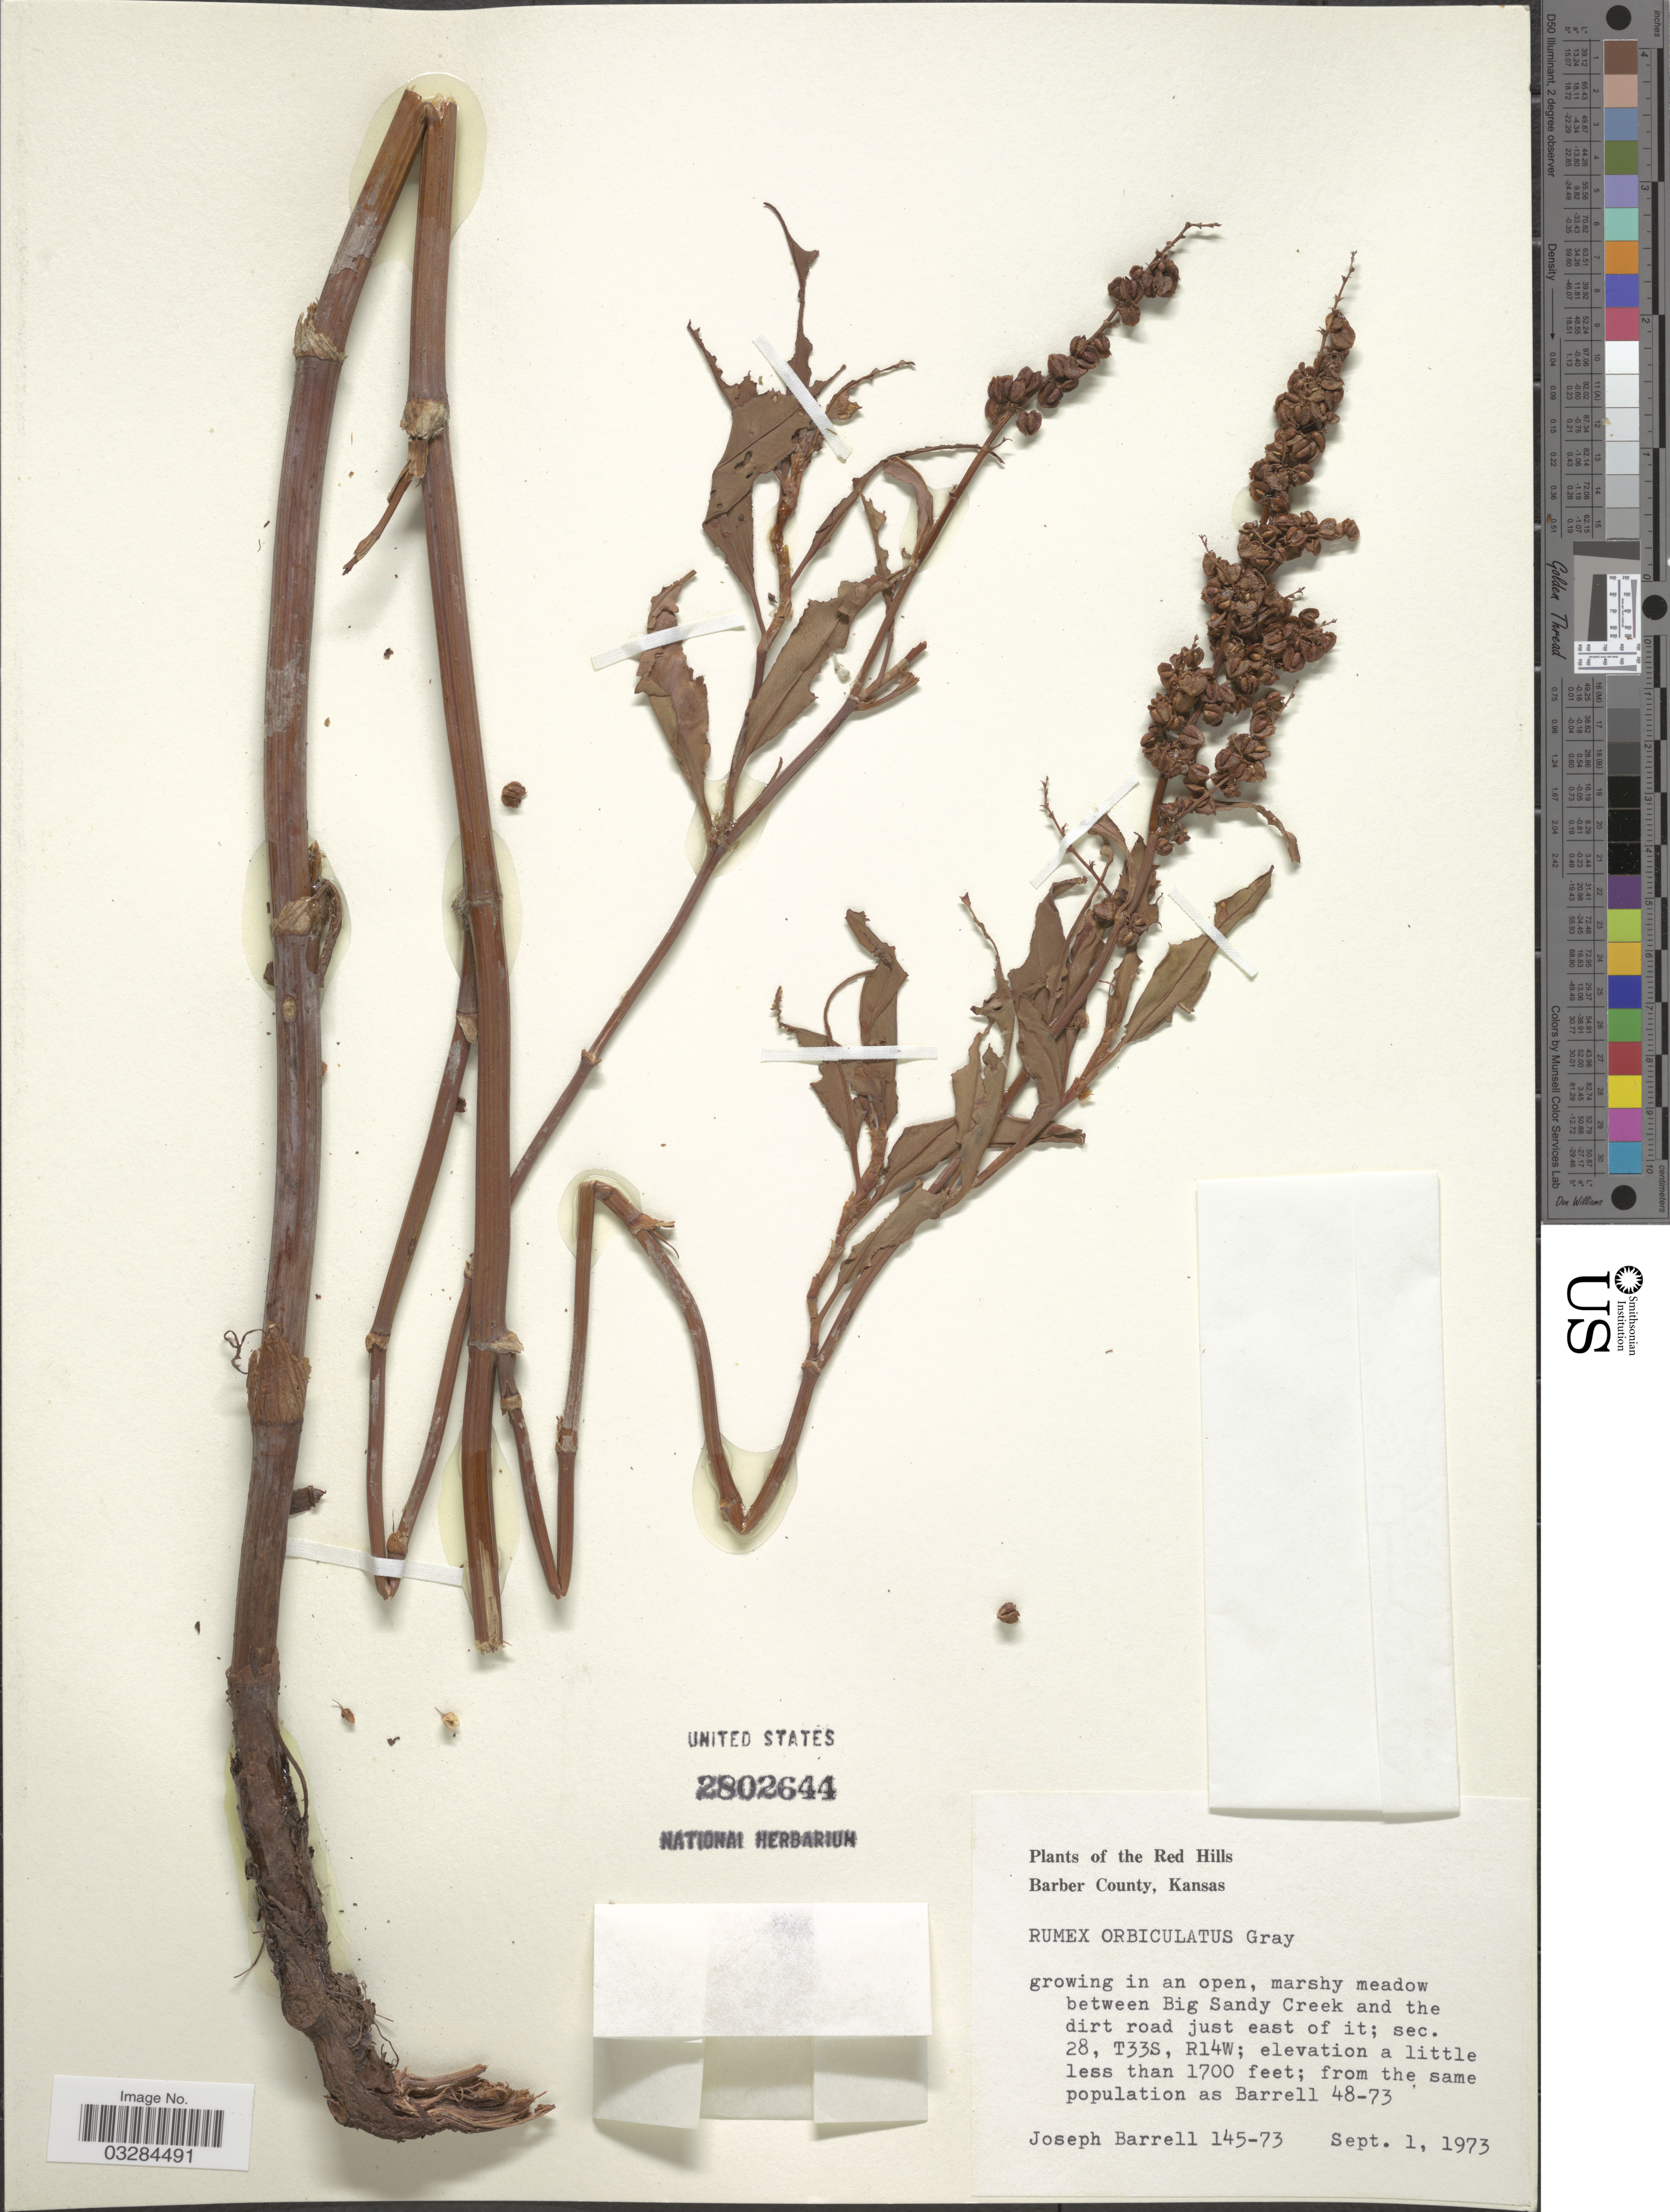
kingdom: Plantae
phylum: Tracheophyta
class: Magnoliopsida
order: Caryophyllales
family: Polygonaceae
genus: Rumex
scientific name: Rumex orbiculatus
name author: A. Gray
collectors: J. Barrell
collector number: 145-73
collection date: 1973-09-01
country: United States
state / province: Kansas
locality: The Red Hills, Barber County, marshy meadow between Big Sandy Creek and the dirt road just east of it; sec. 28, T33S, R14W.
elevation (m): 518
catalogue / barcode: US 2802644